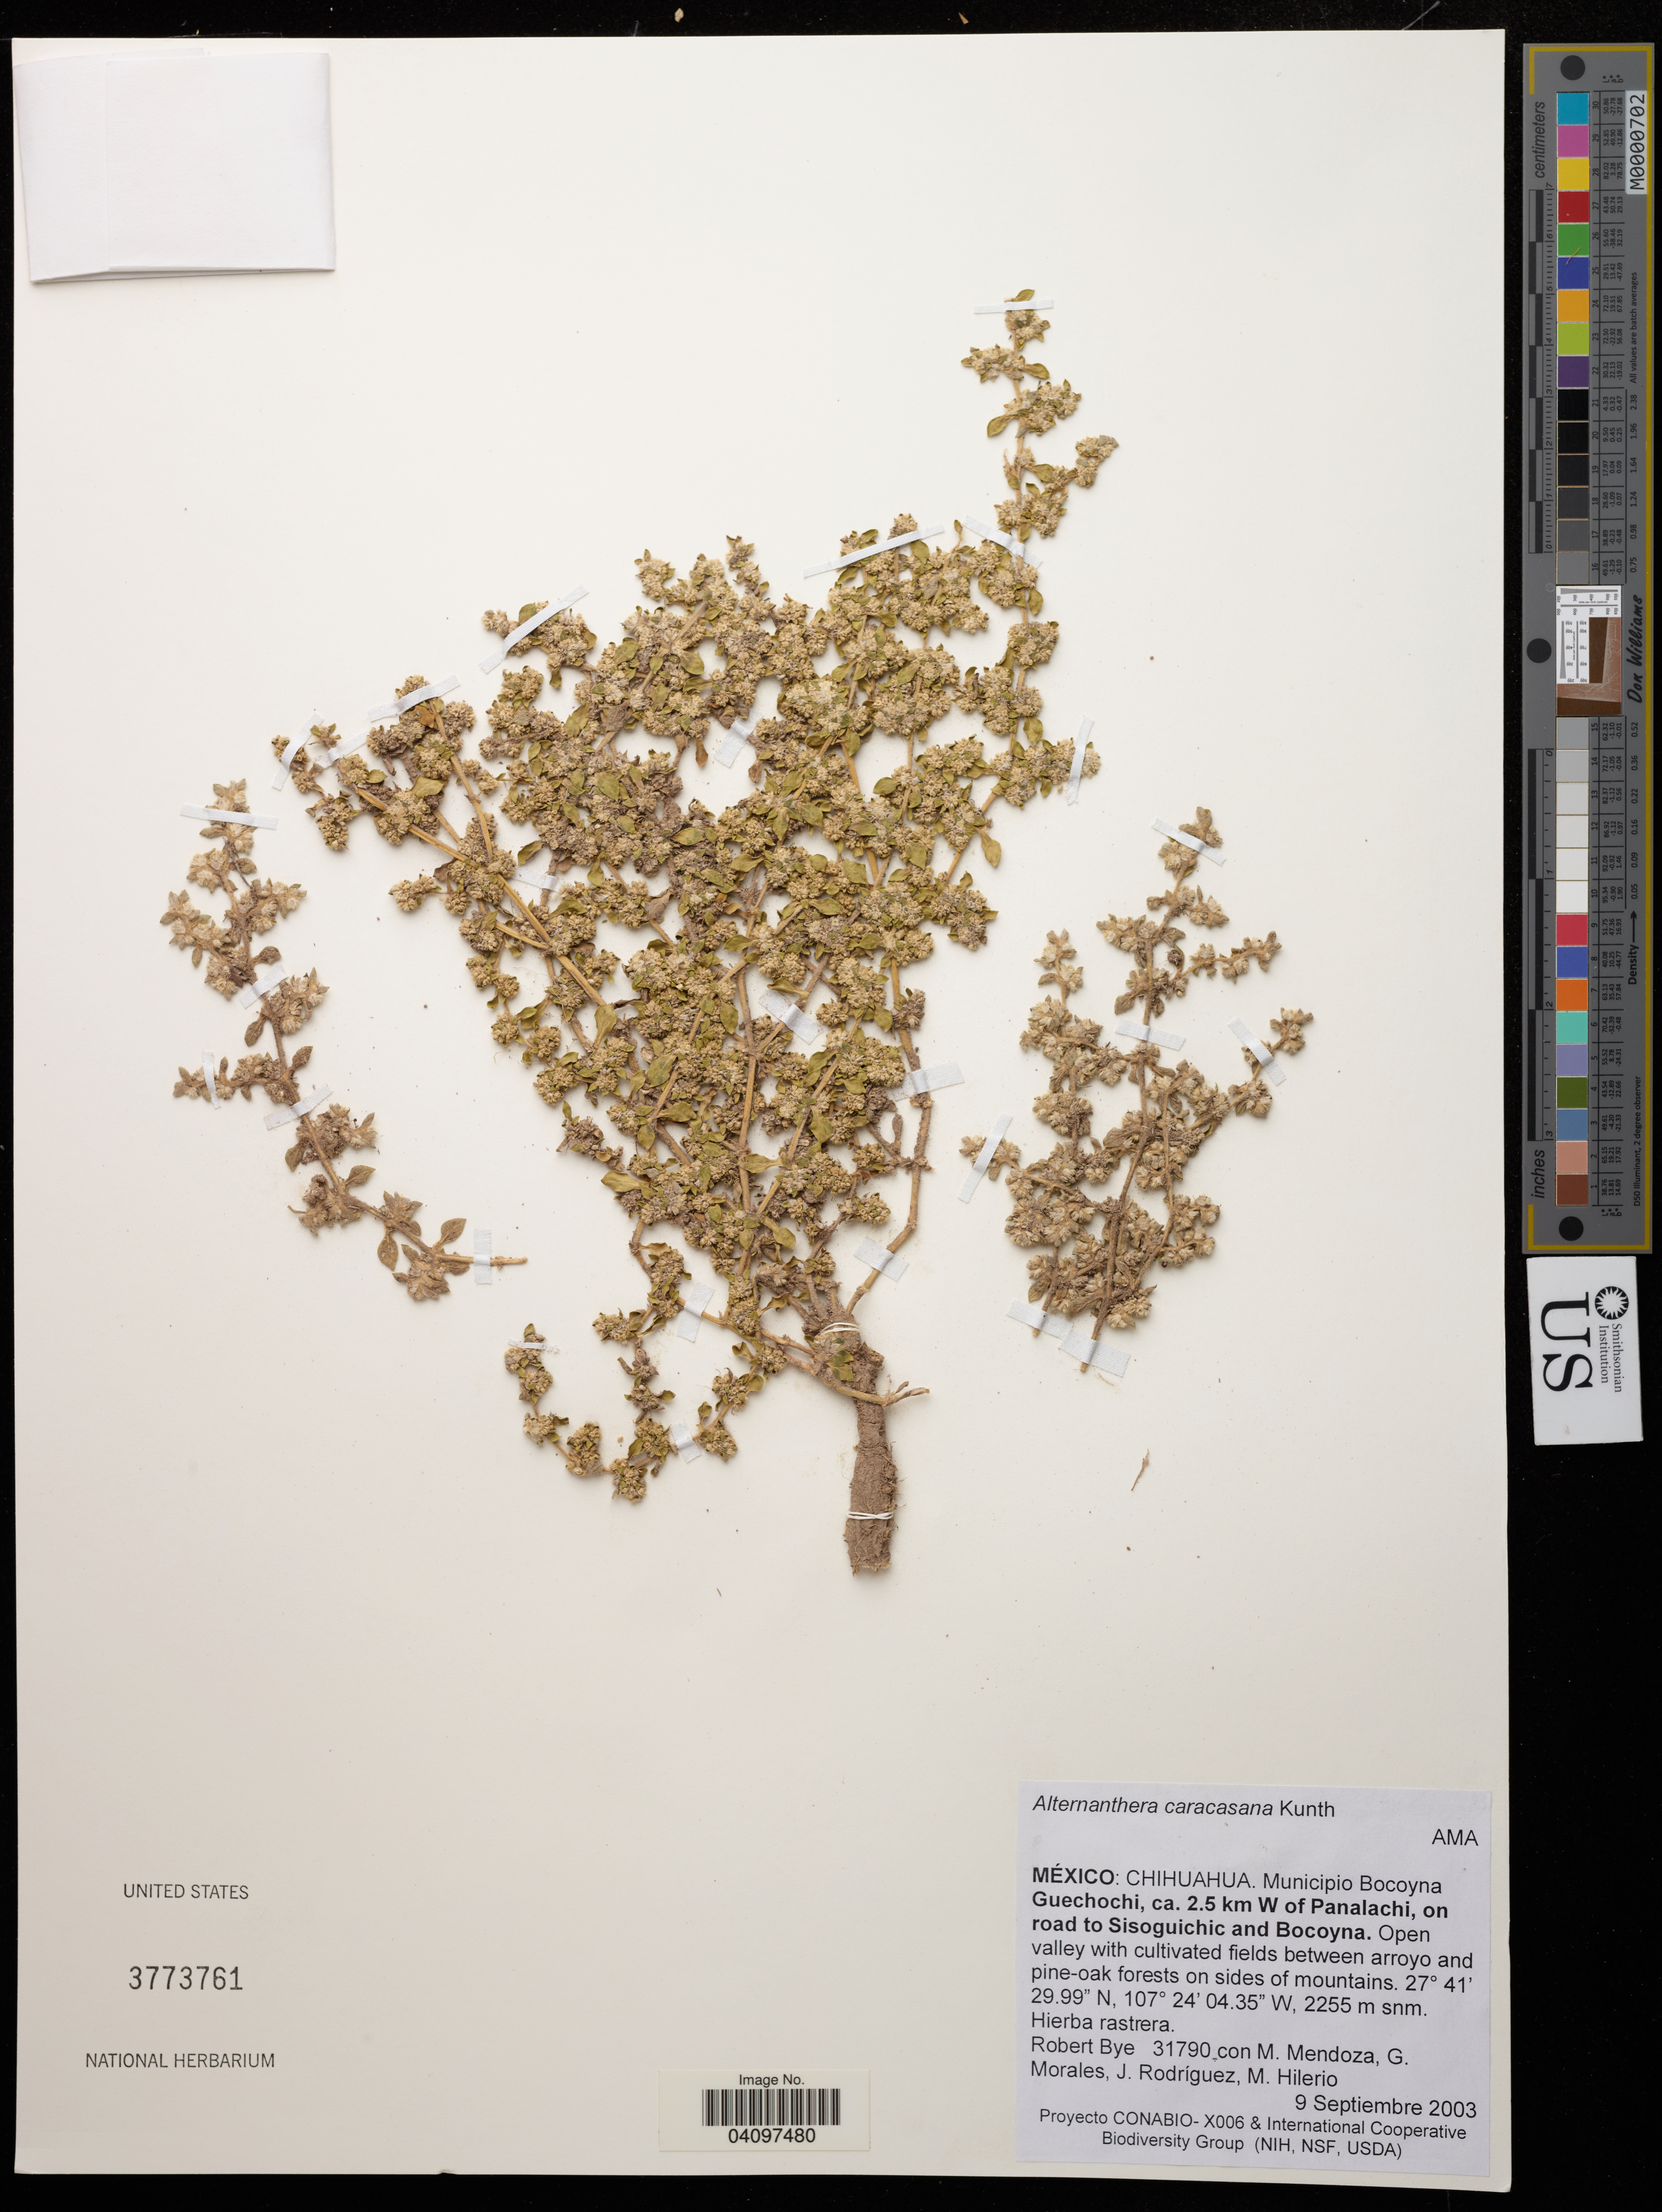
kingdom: Plantae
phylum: Tracheophyta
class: Magnoliopsida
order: Caryophyllales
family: Amaranthaceae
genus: Alternanthera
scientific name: Alternanthera caracasana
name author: Kunth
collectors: R. A. Bye, M. Mendoza, G. Morales & J. Rodríguez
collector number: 31790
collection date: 2003-09-09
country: Mexico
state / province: Chihuahua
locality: Municipio Bocoyna. Guechochi, ca. 2.5 km W of Panalachi, on road to Sisoguichic and Bocoyna. Open valley with cultivated fields between arroyo and pine-oak forests on sides of mountains.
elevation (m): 2255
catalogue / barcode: US 3773761